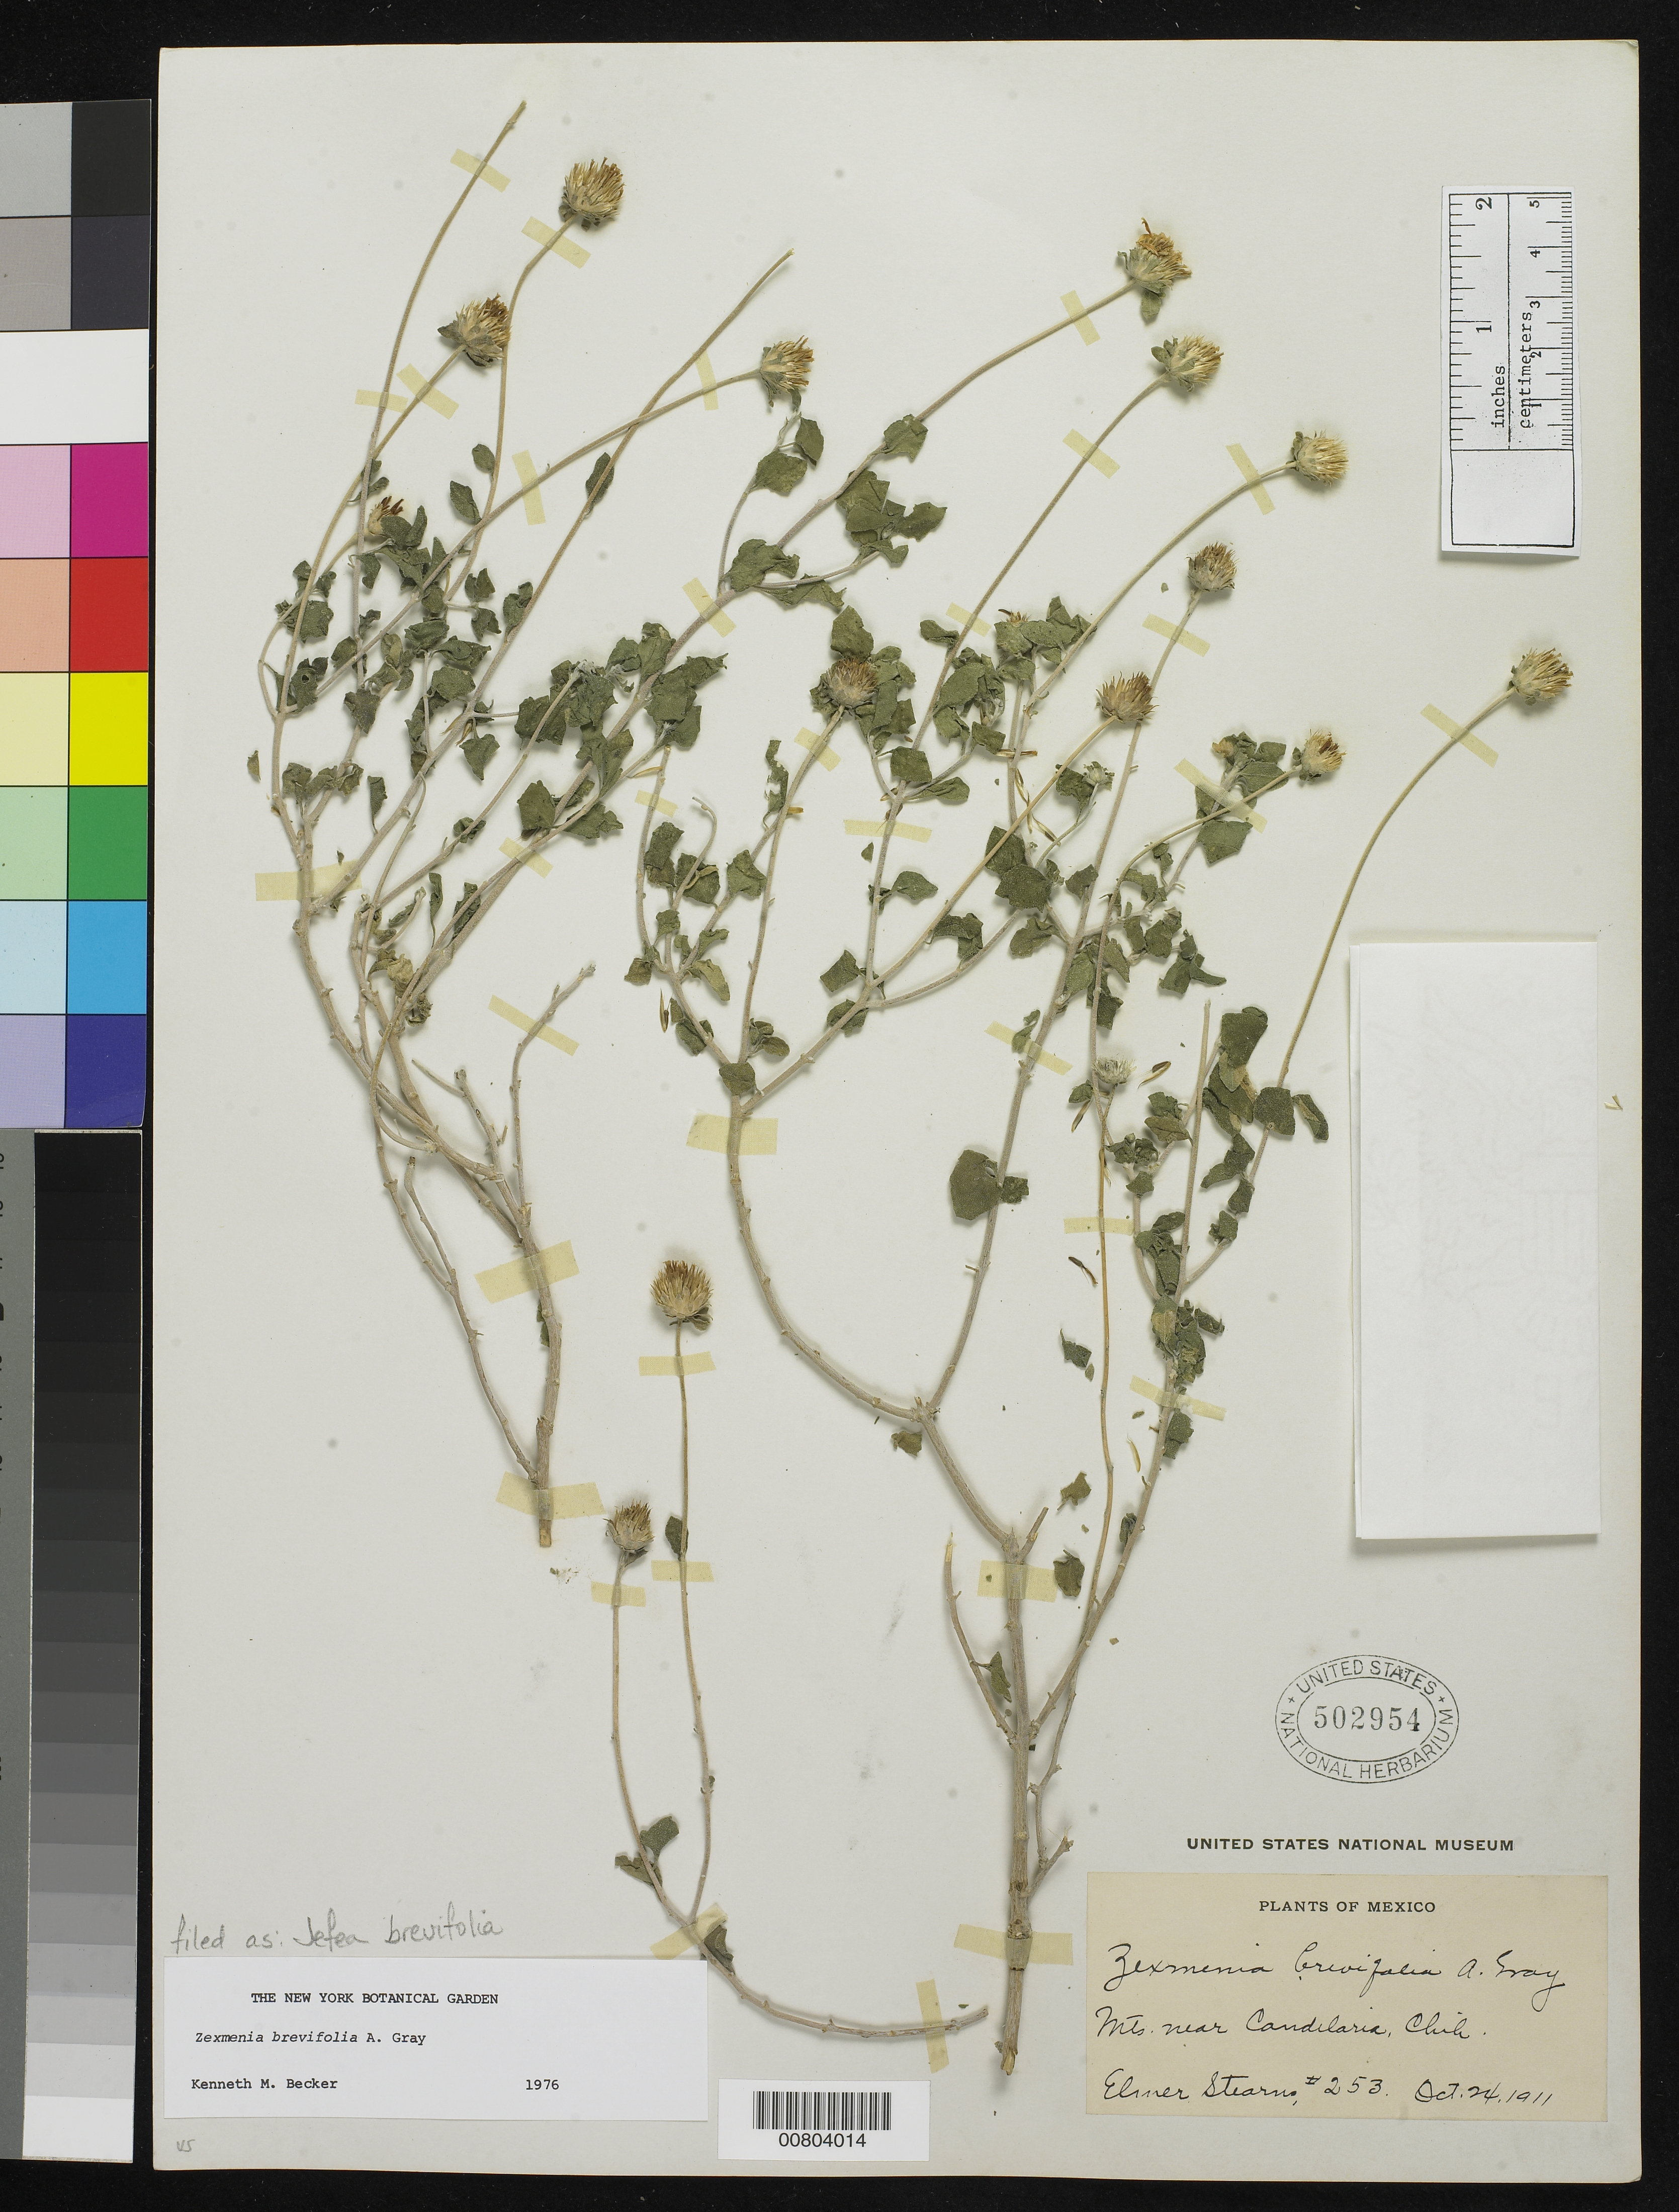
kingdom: Plantae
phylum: Tracheophyta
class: Magnoliopsida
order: Asterales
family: Asteraceae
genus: Jefea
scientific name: Jefea brevifolia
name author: (A. Gray) Strother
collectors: E. Stearns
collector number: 253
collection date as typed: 24 Oct 1911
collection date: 1911-10-24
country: Mexico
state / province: Chihuahua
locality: Mts. Near Candelaria, Chihuahua.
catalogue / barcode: US 502954